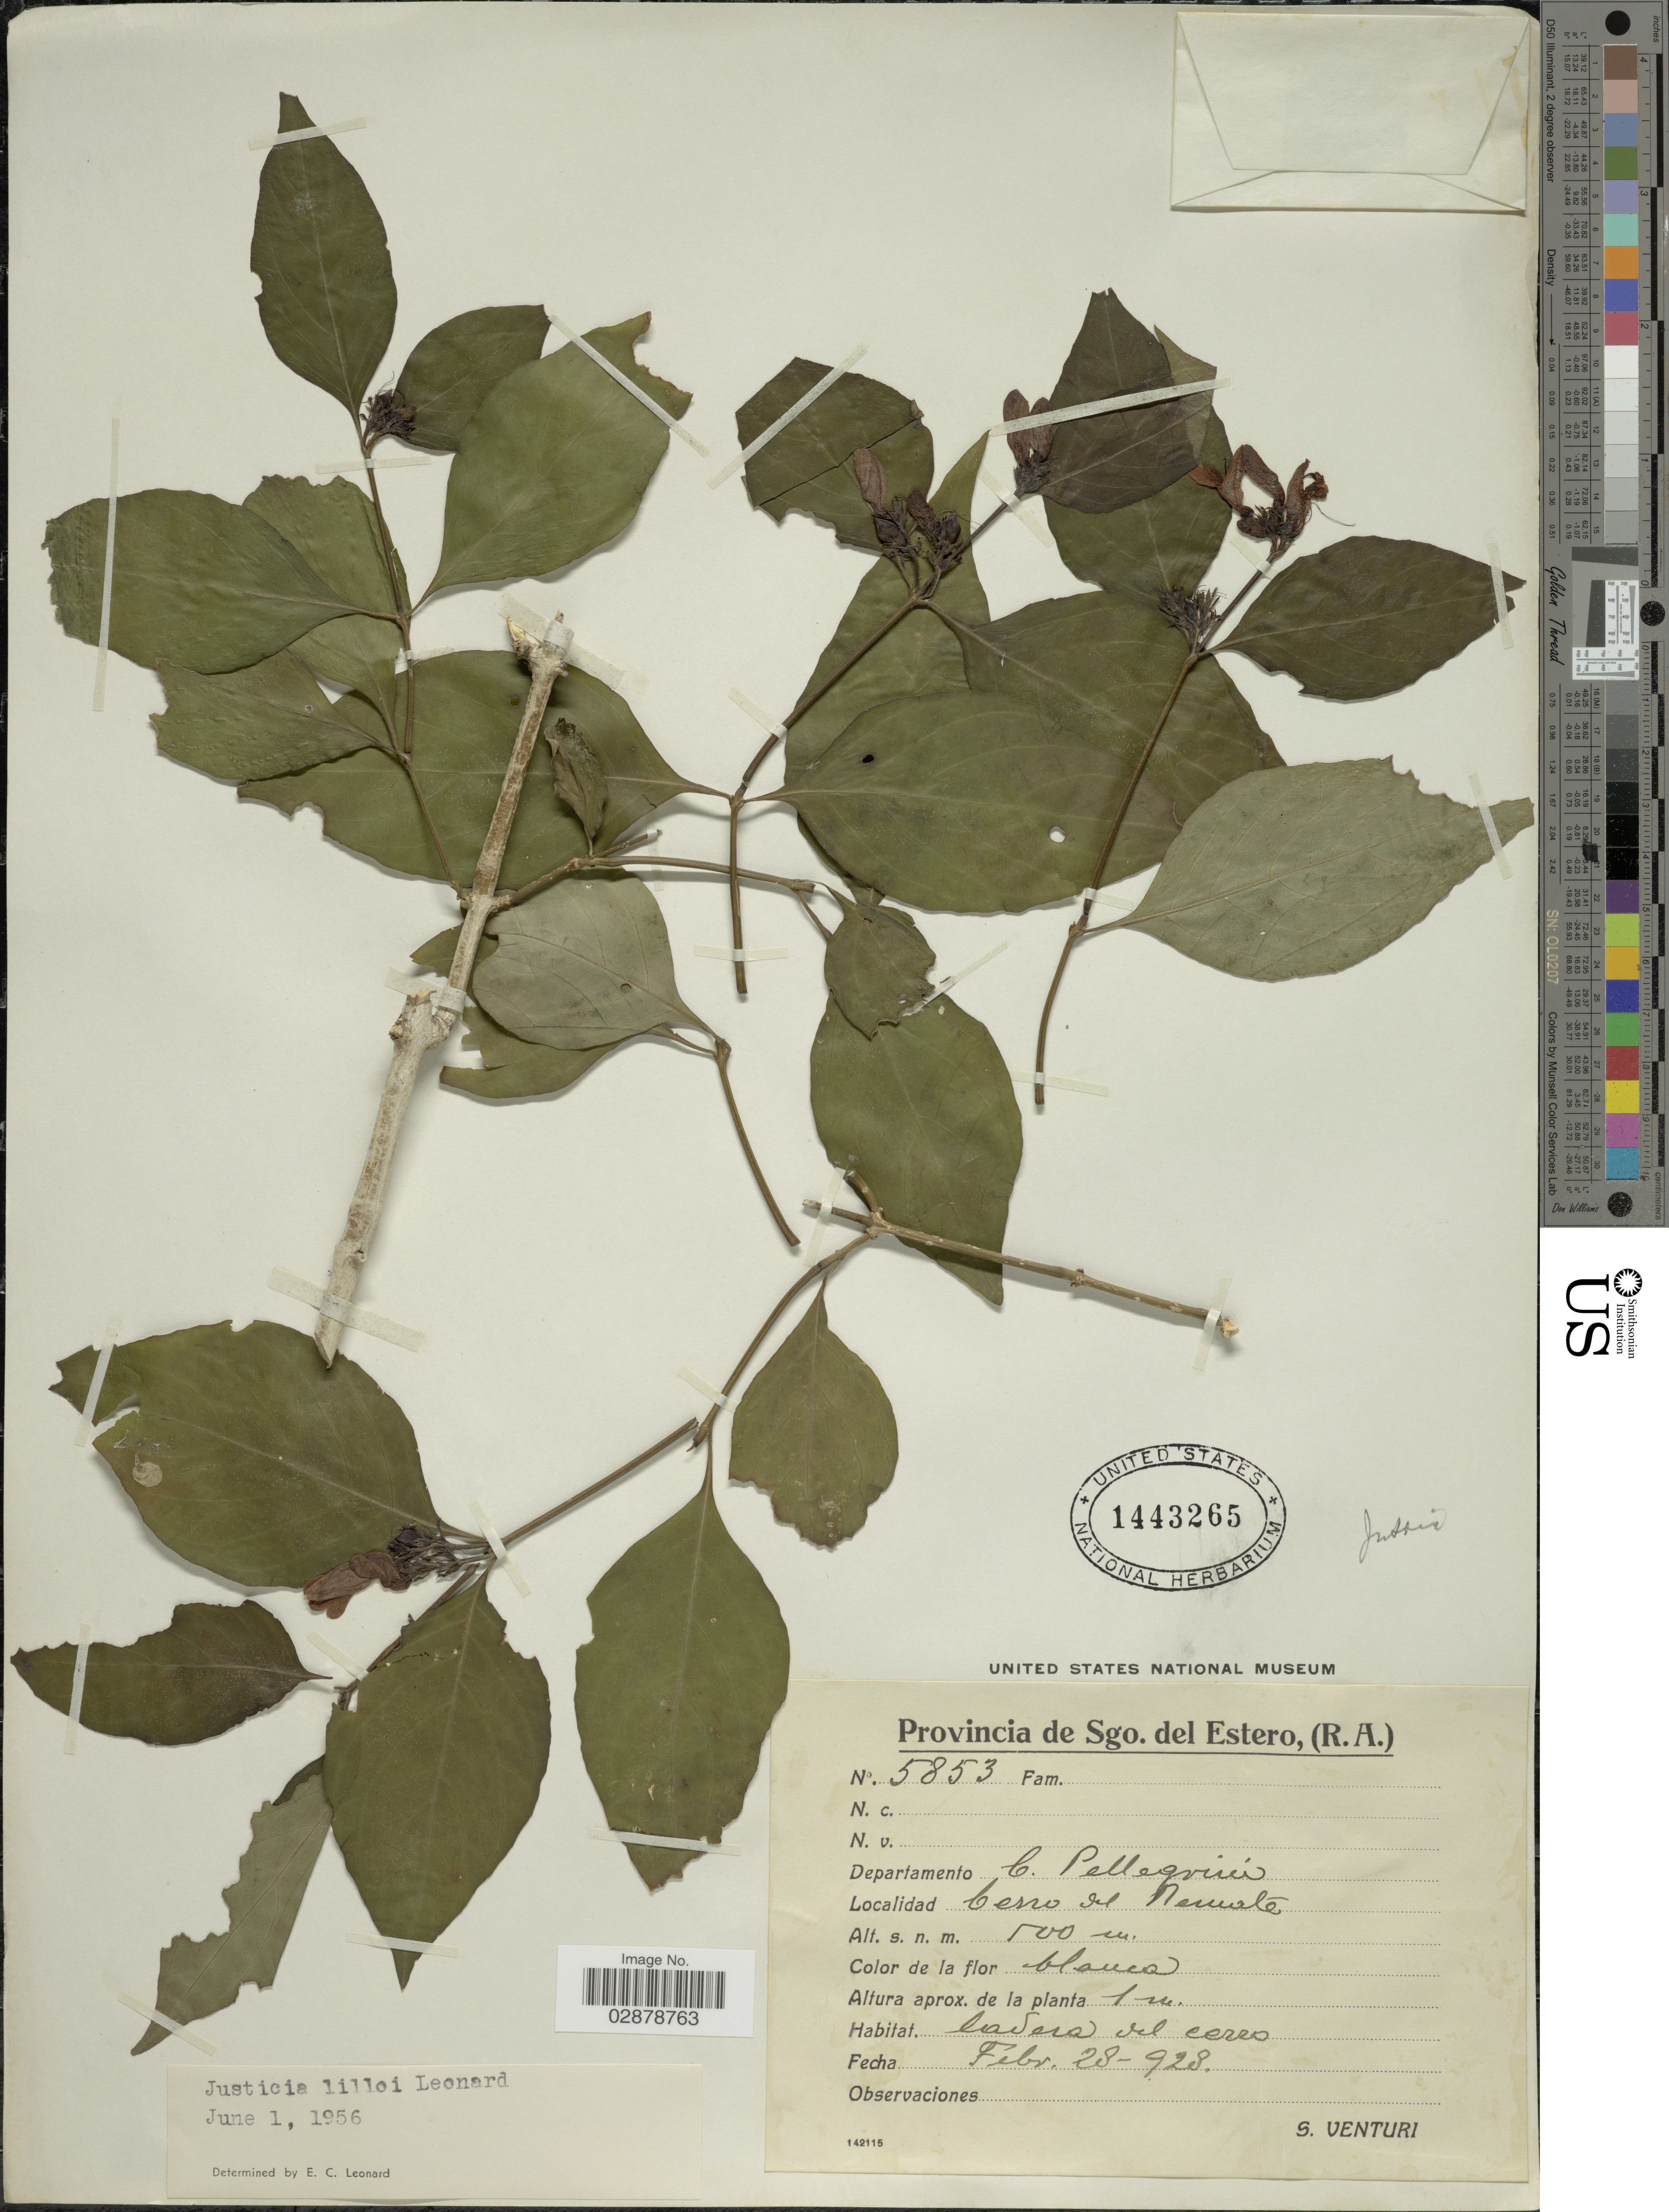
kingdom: Plantae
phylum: Tracheophyta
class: Magnoliopsida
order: Lamiales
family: Acanthaceae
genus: Justicia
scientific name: Justicia corumbensis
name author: (Lindau) Wassh. & C. Ezcurra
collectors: S. Venturi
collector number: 5853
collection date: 1928-02-28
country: Argentina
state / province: Santiago del Estero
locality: Provincia de Sgo. del Estero. Departamento C. Pellegrini. Cerro de Remate.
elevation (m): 500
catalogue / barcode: US 1443265